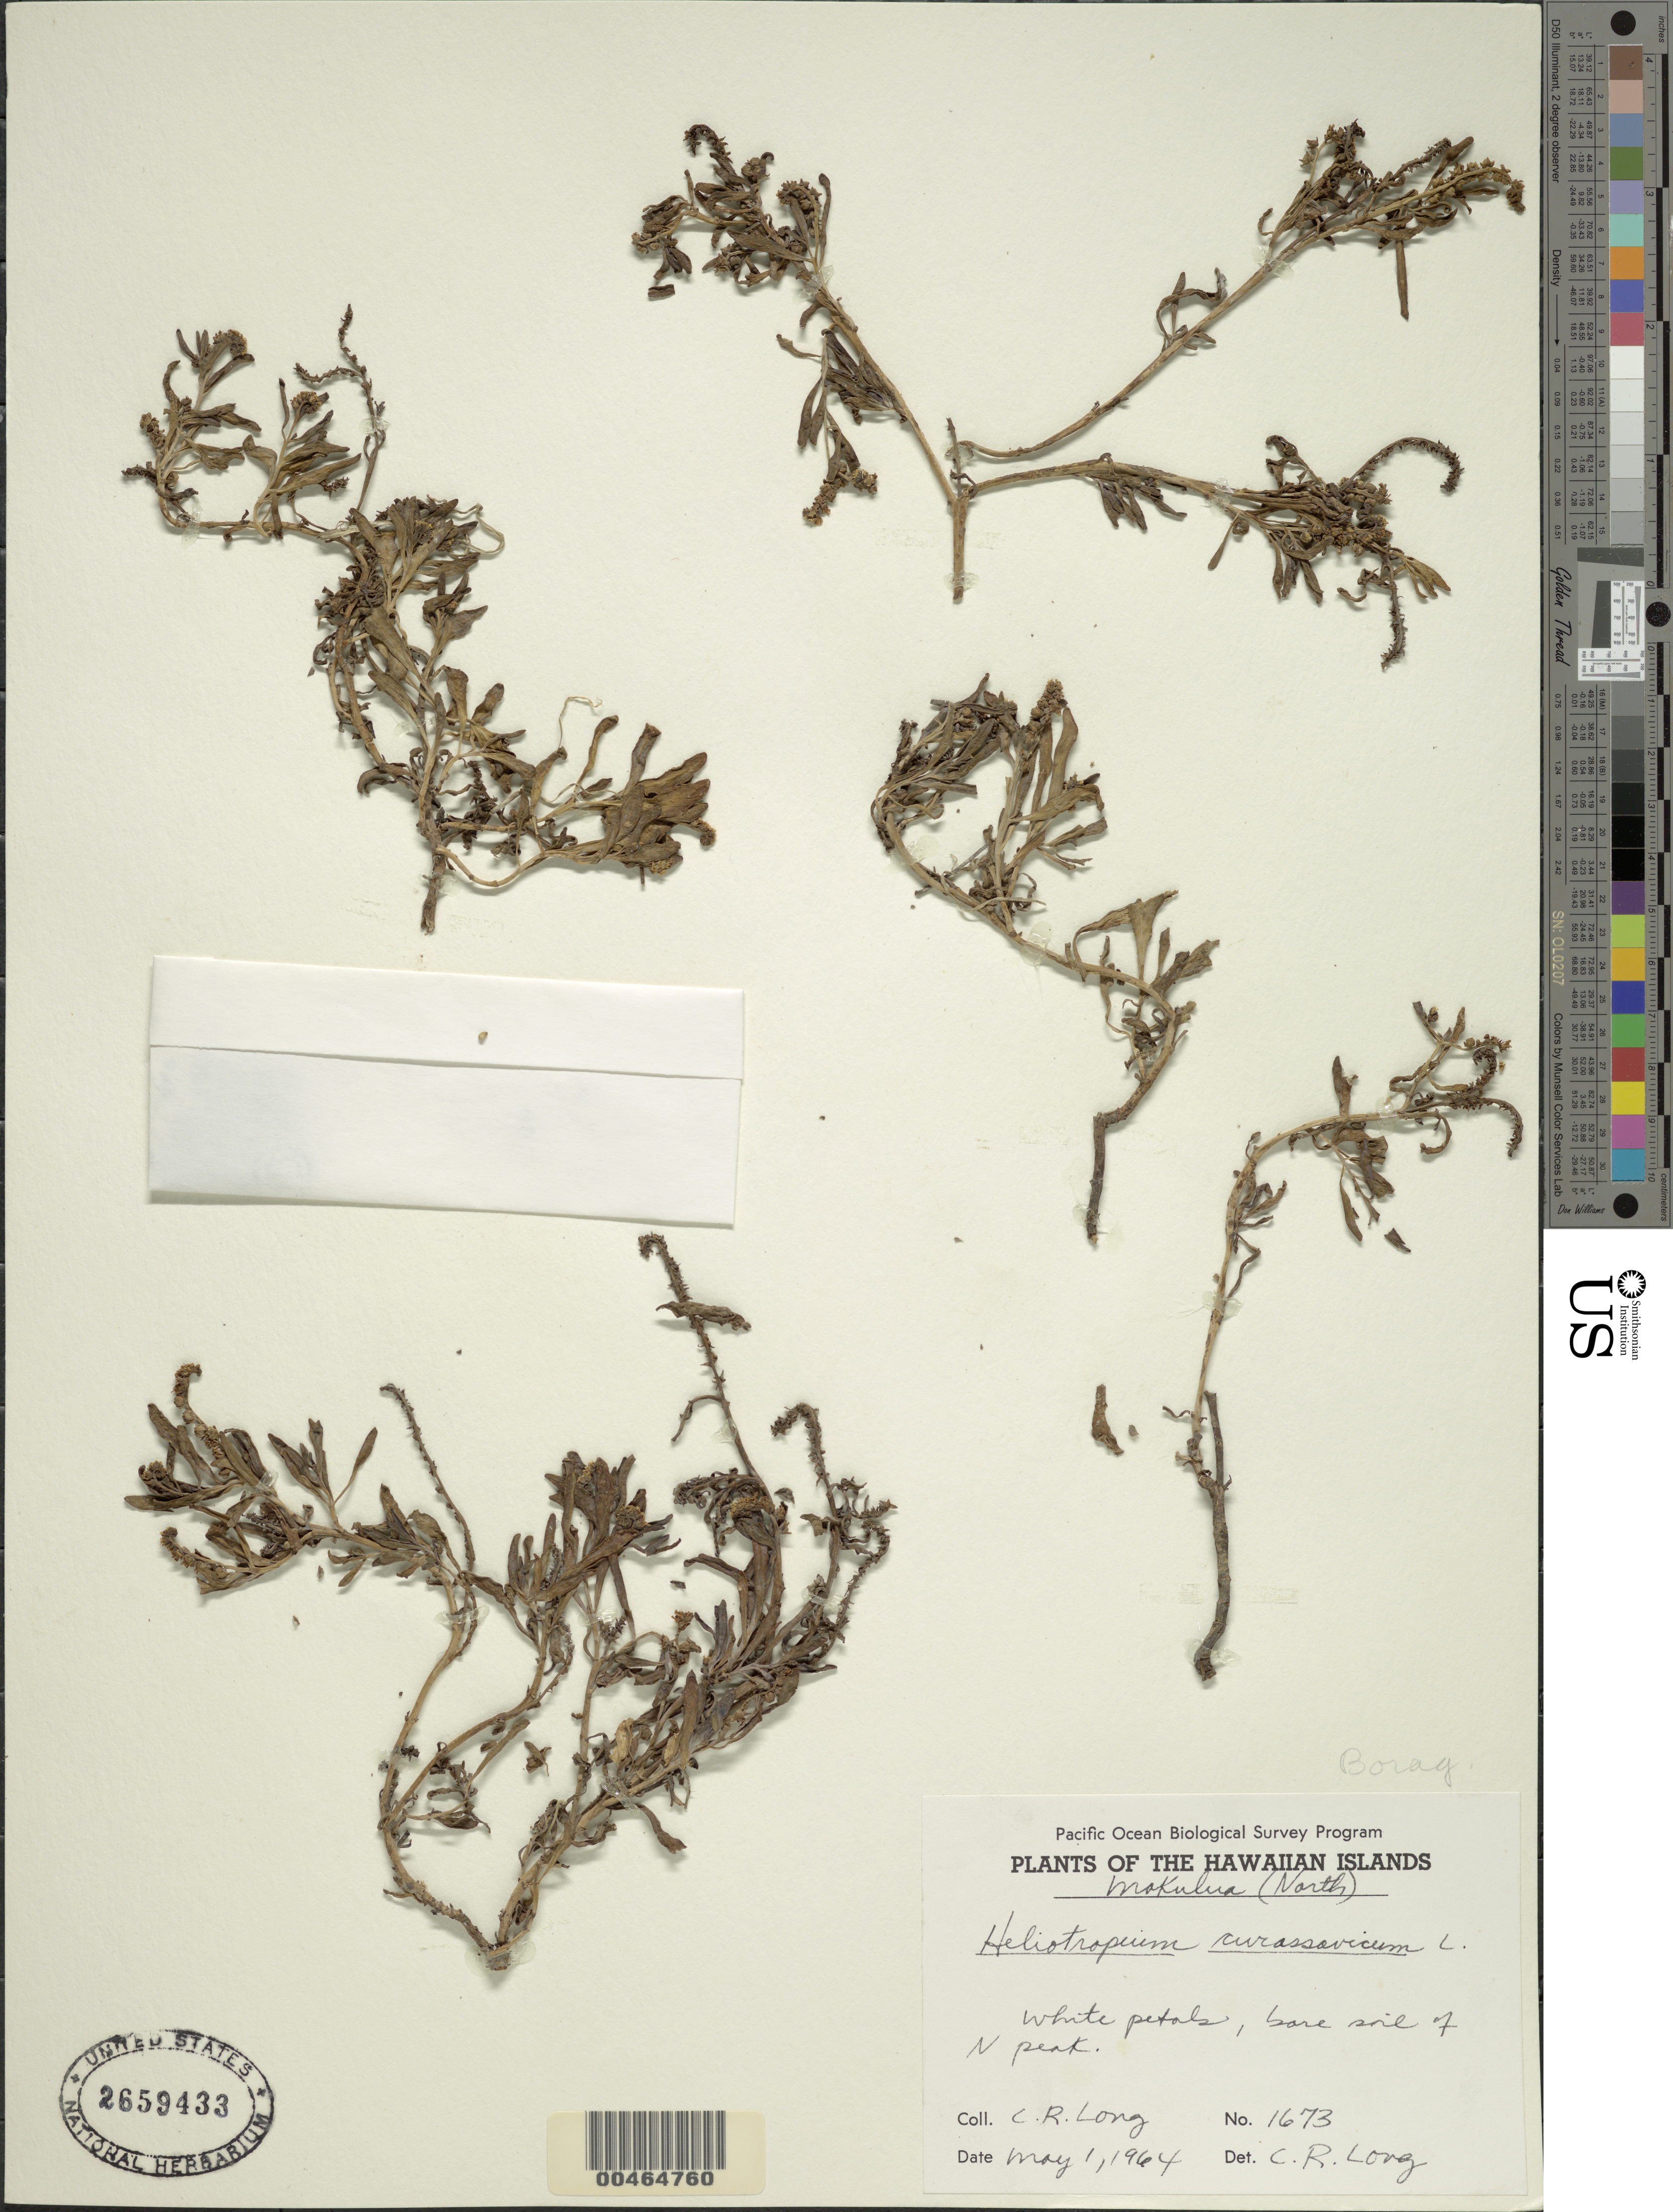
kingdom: Plantae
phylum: Tracheophyta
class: Magnoliopsida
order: Boraginales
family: Heliotropiaceae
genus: Heliotropium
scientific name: Heliotropium curassavicum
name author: L.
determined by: Long, C. R.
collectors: C. Long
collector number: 1673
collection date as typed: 1 May 1964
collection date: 1964-05-01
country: United States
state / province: Hawaii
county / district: Honolulu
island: Mokulua Islets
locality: Mokulua (North), N peak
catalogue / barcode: US 2659433